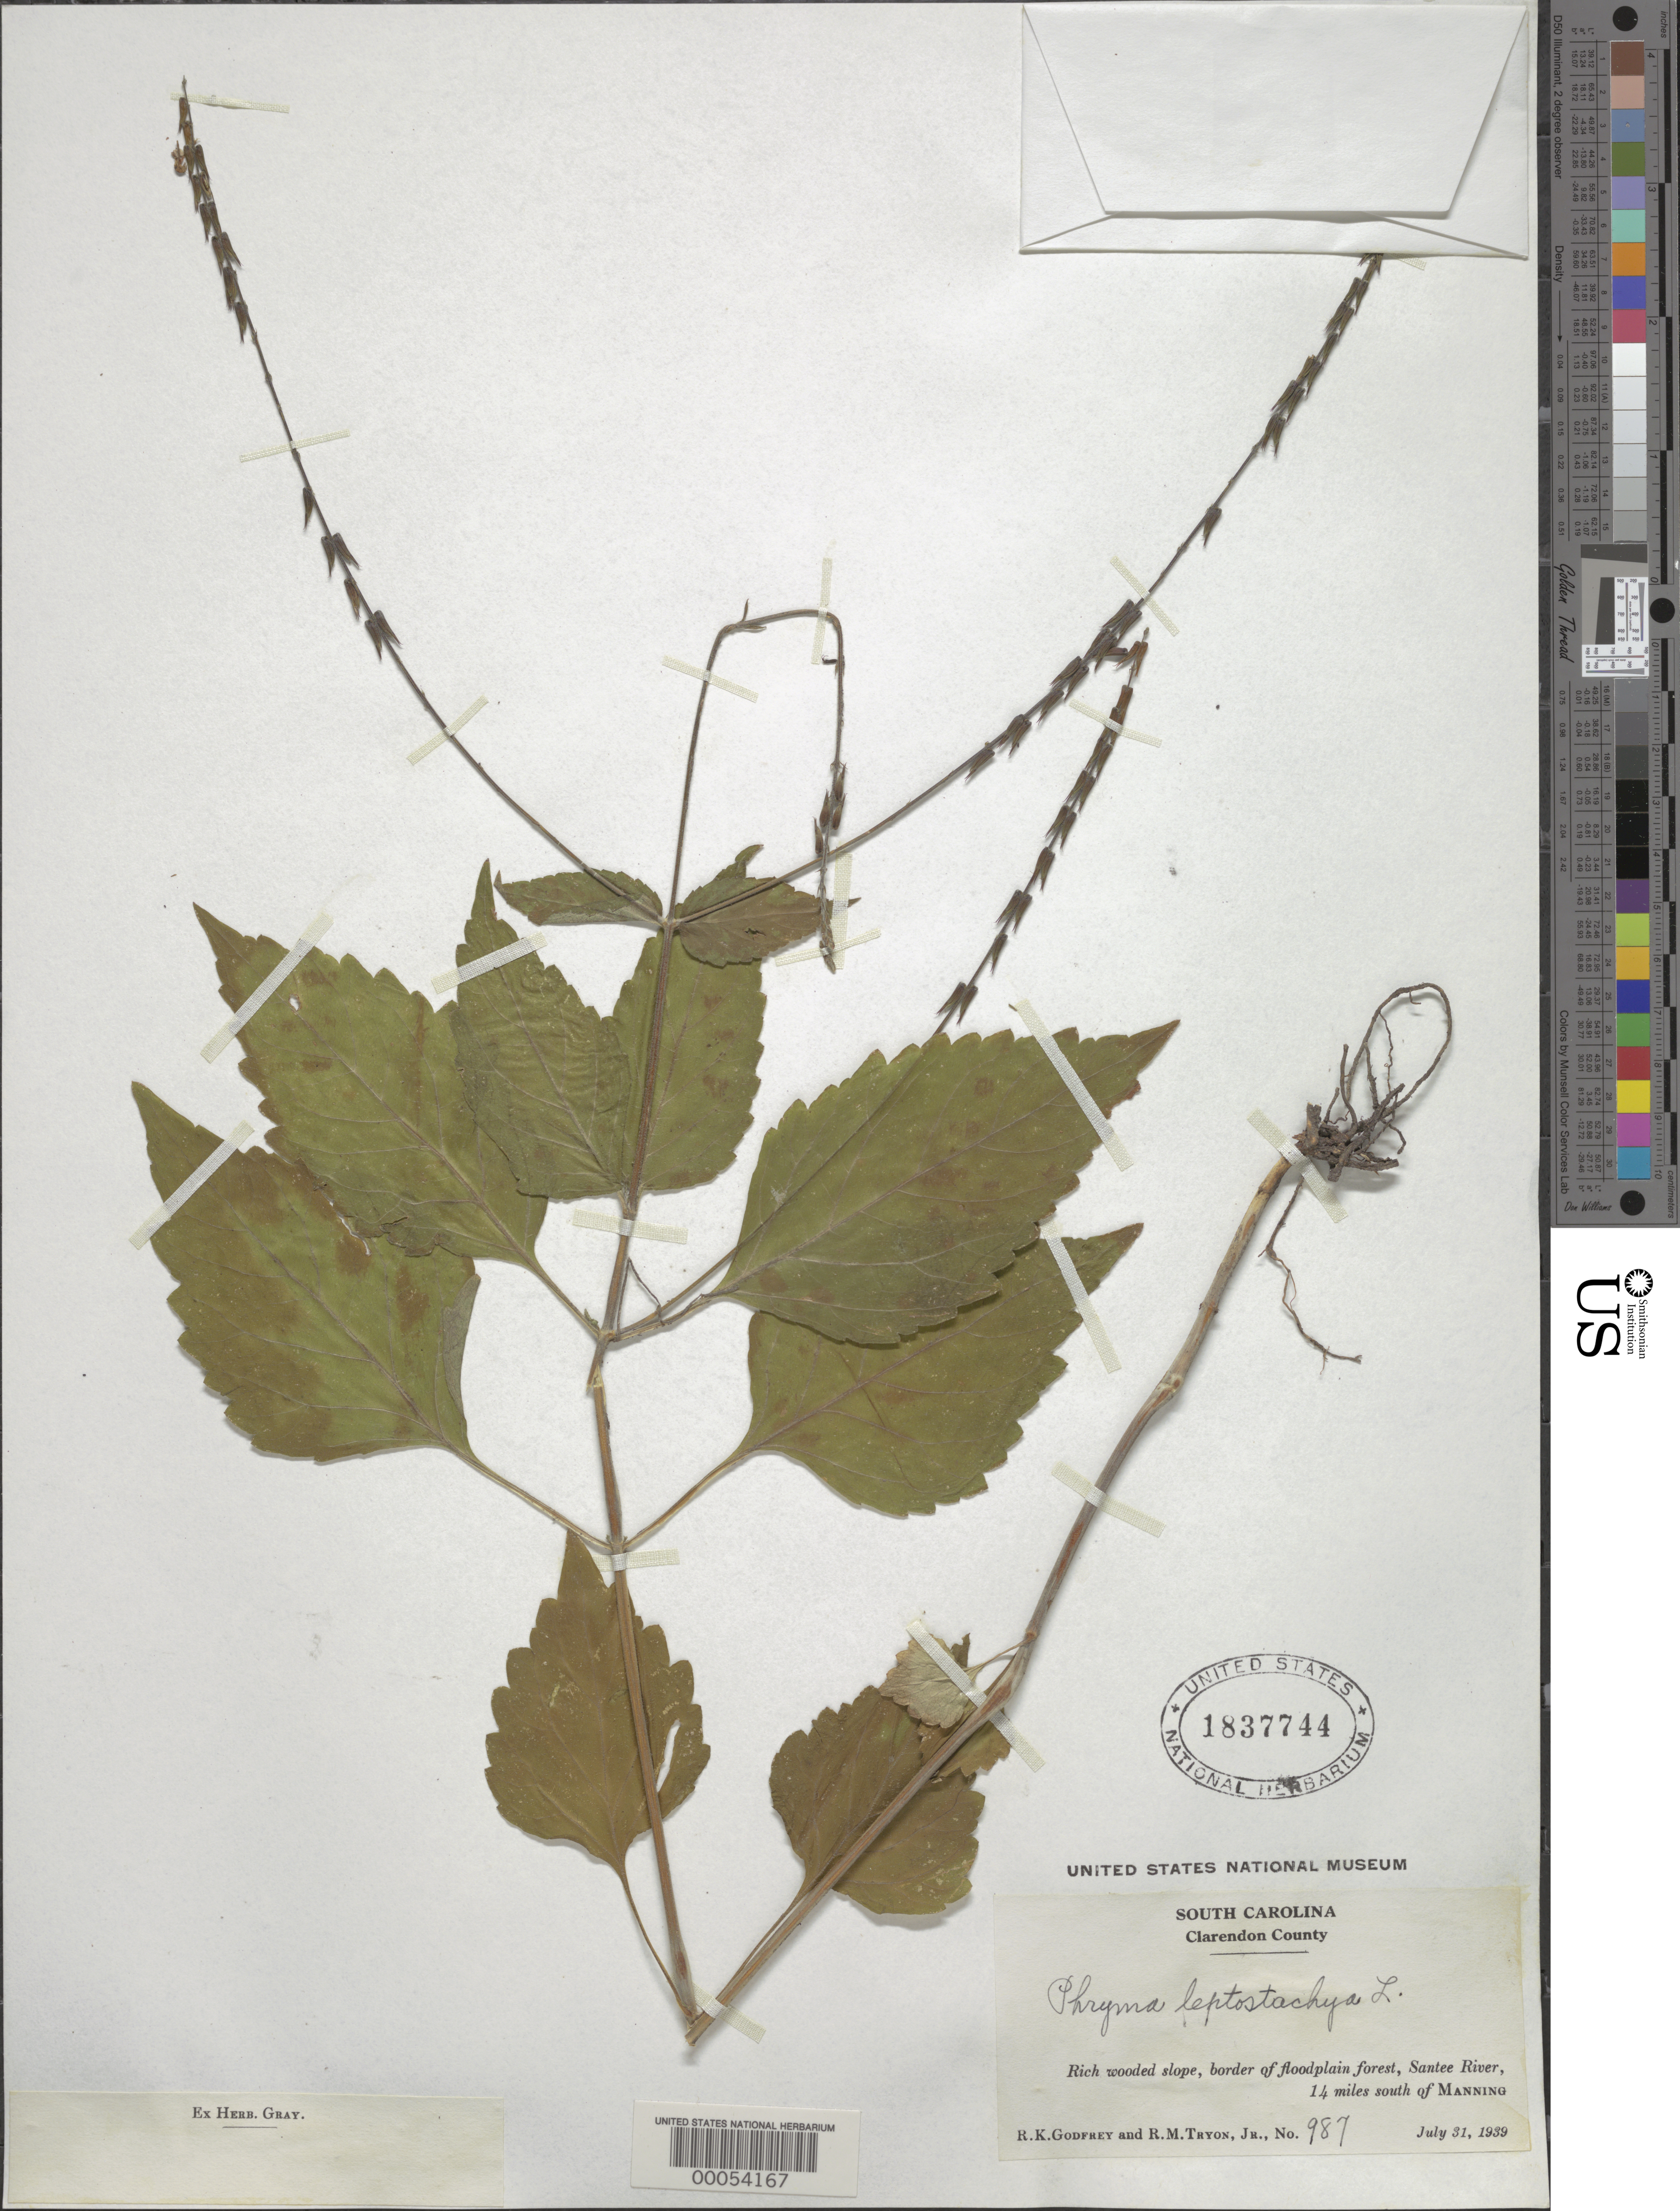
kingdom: Plantae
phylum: Tracheophyta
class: Magnoliopsida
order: Lamiales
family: Phrymaceae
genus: Phryma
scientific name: Phryma leptostachya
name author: L.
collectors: R. K. Godfrey & R. M. Tryon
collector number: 987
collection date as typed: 31 Jul 1939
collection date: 1939-07-31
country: United States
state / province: South Carolina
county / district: Clarendon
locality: Santee river, 14 mi. s of manning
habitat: Rich wooded slope, border of floodplain forest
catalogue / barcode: US 1837744